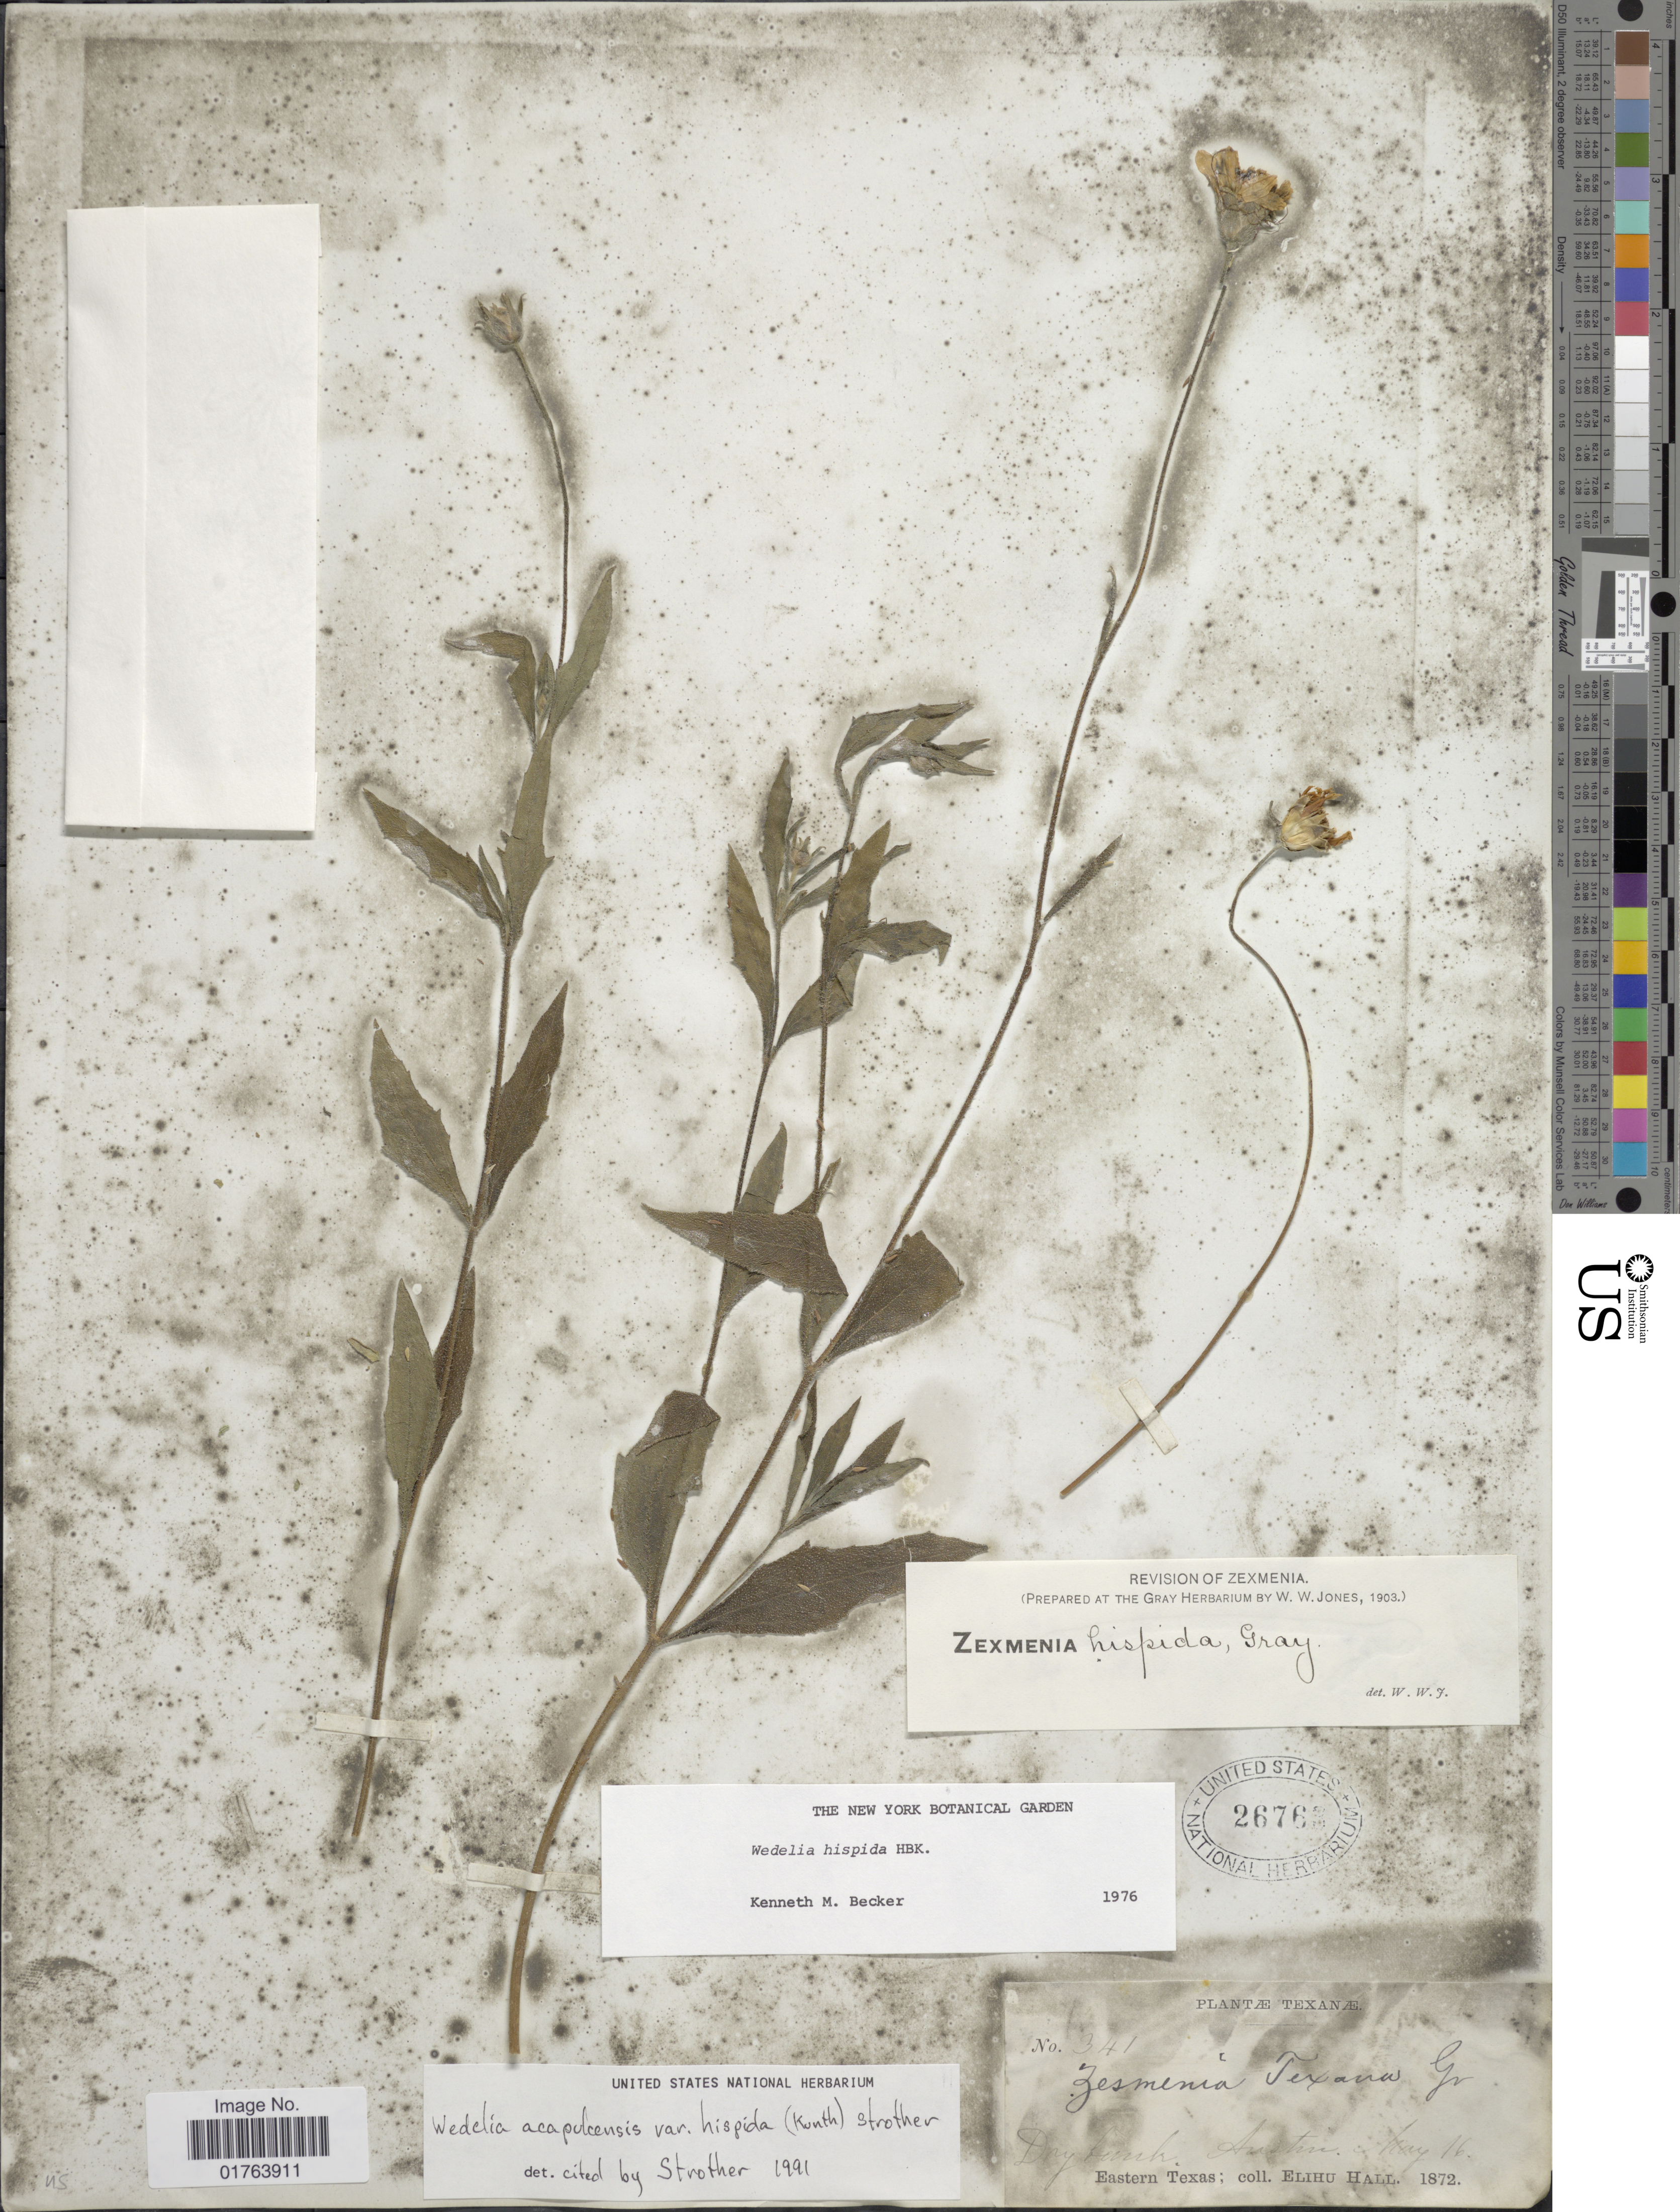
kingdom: Plantae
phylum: Tracheophyta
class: Magnoliopsida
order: Asterales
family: Asteraceae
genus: Wedelia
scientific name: Wedelia acapulcensis var. hispida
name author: (Kunth) Strother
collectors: E. Hall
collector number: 341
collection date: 1872-05-16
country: United States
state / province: Texas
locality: Austin, Eastern Texas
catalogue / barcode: US 26763